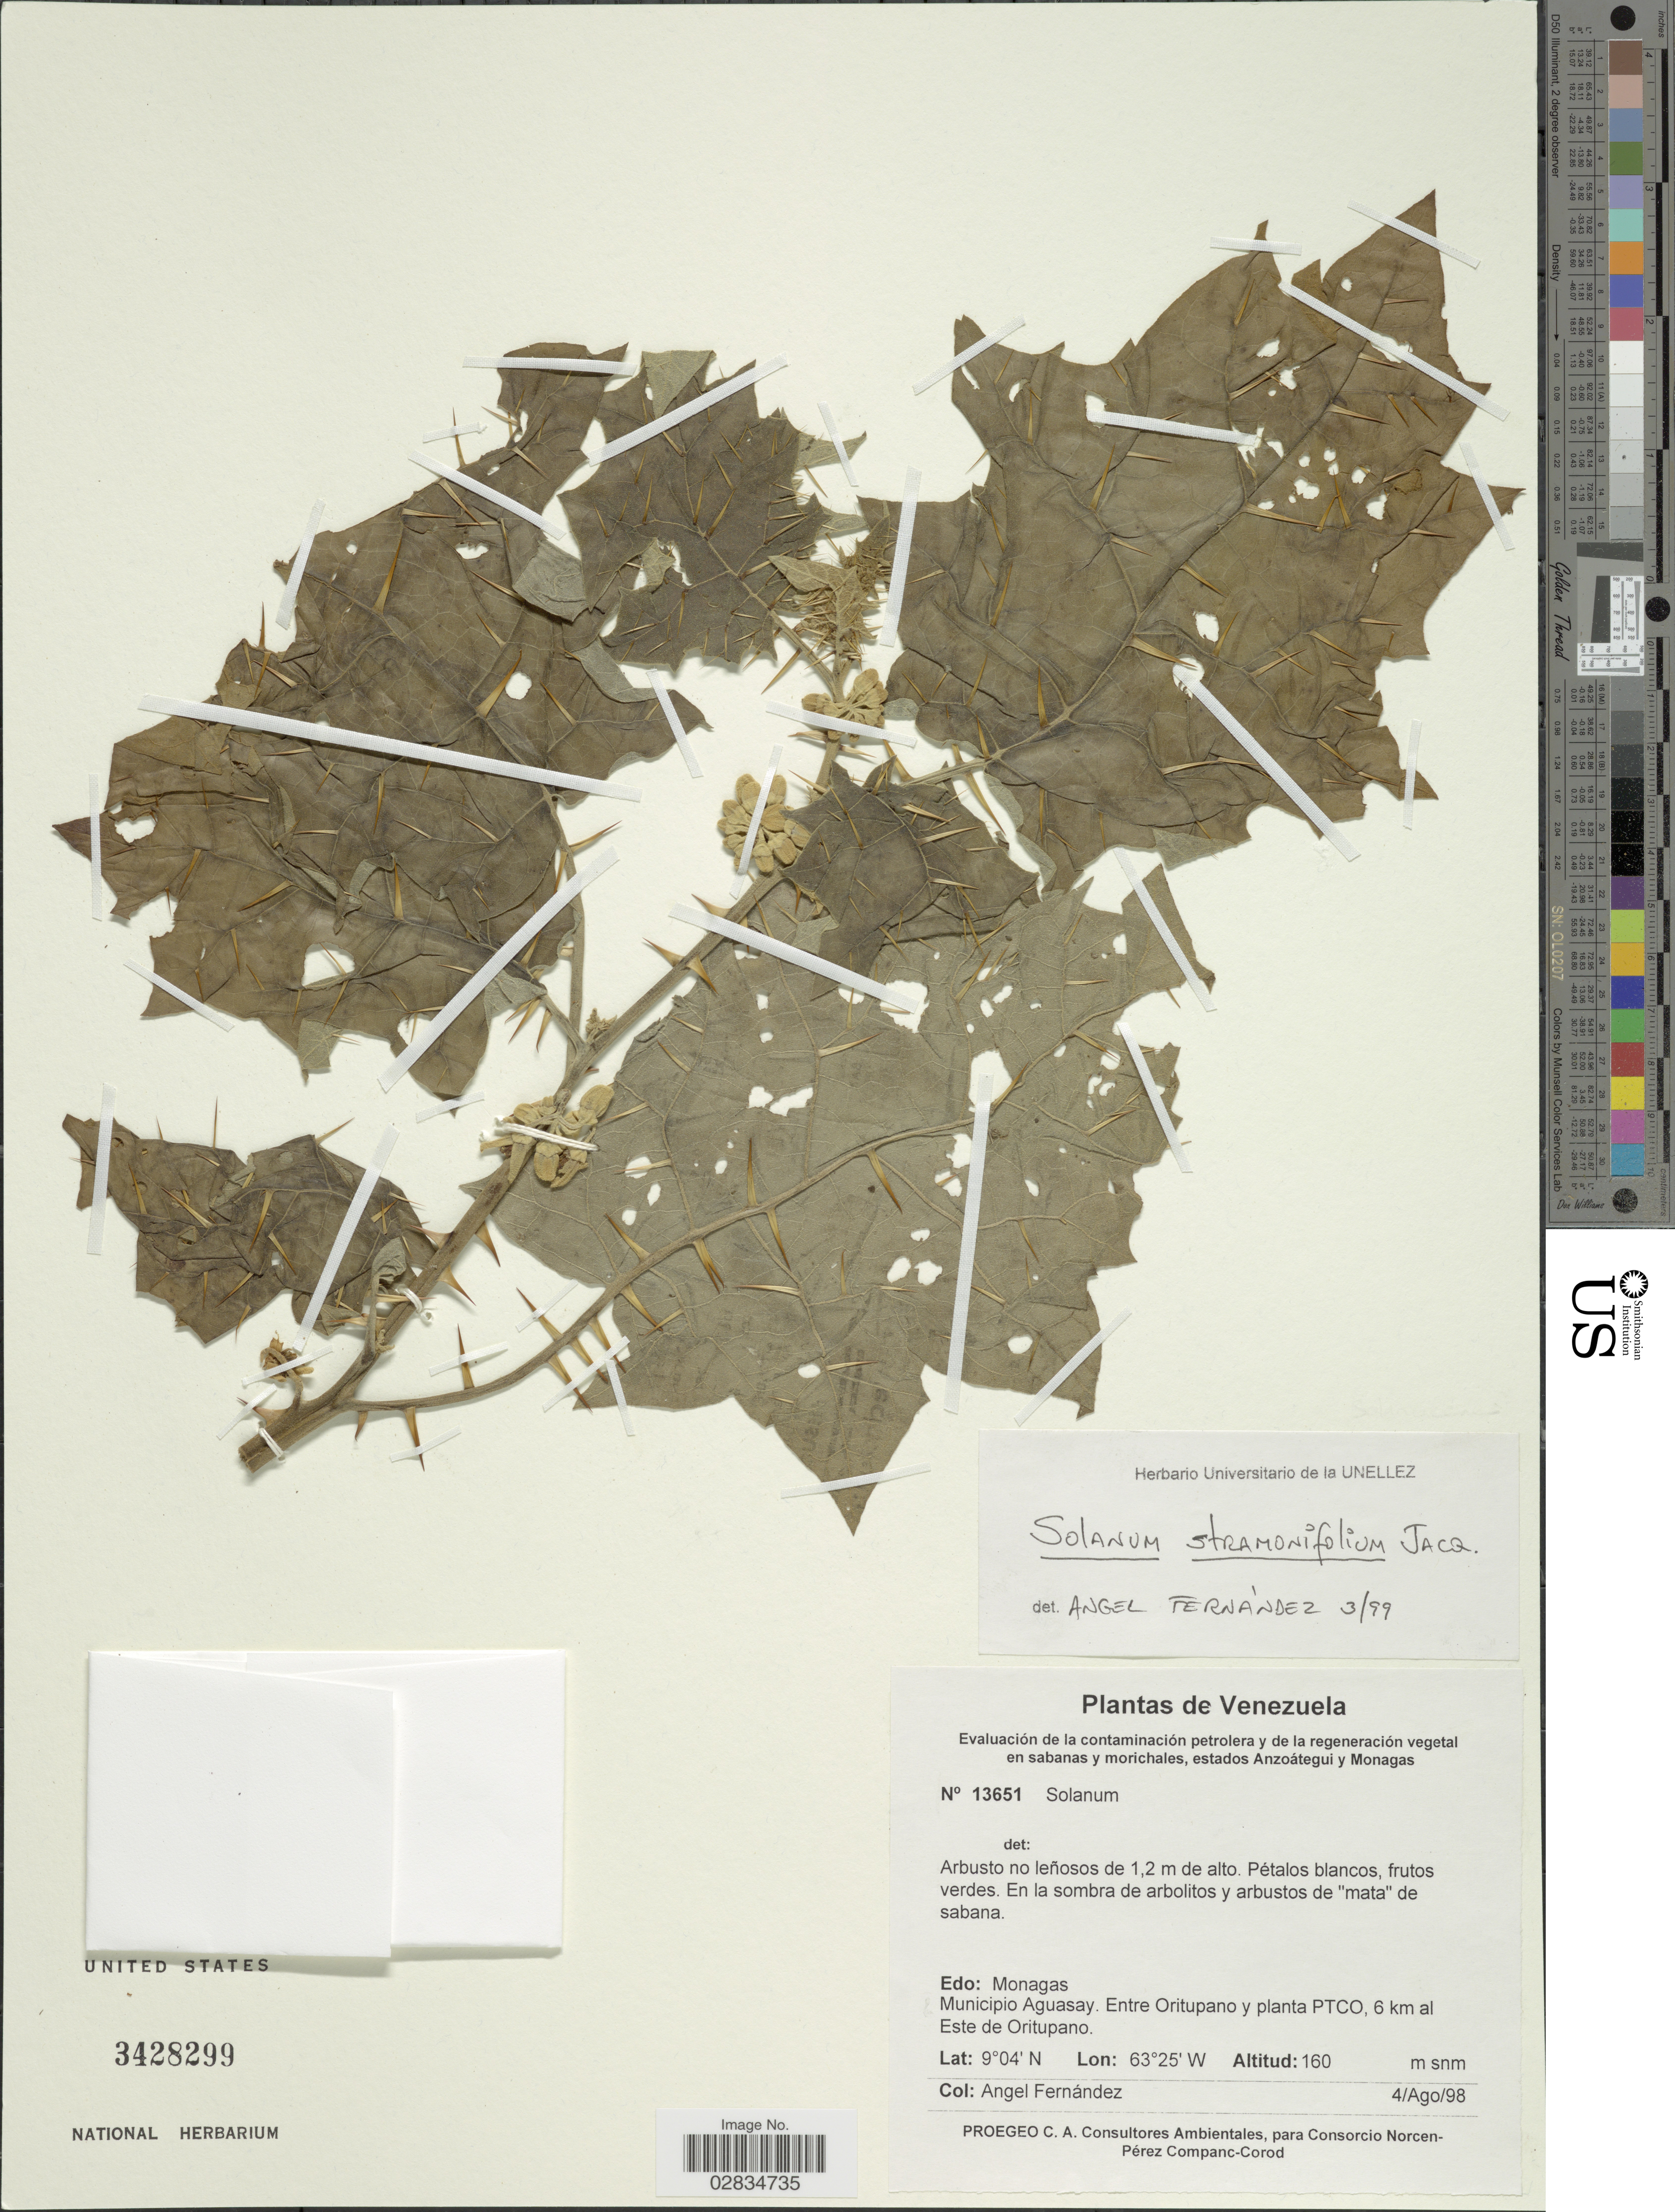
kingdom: Plantae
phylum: Tracheophyta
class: Magnoliopsida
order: Solanales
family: Solanaceae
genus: Solanum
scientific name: Solanum stramoniifolium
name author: Jacq.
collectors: Á. Fernández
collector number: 13651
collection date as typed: Transcribed d/m/y: 4/8/98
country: Venezuela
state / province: Monagas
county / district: Aguasay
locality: Municipio Aguasay, Entre Oritupano y planta PTCO, 6 km al Este de Oritupano.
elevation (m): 160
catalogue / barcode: US 3428299